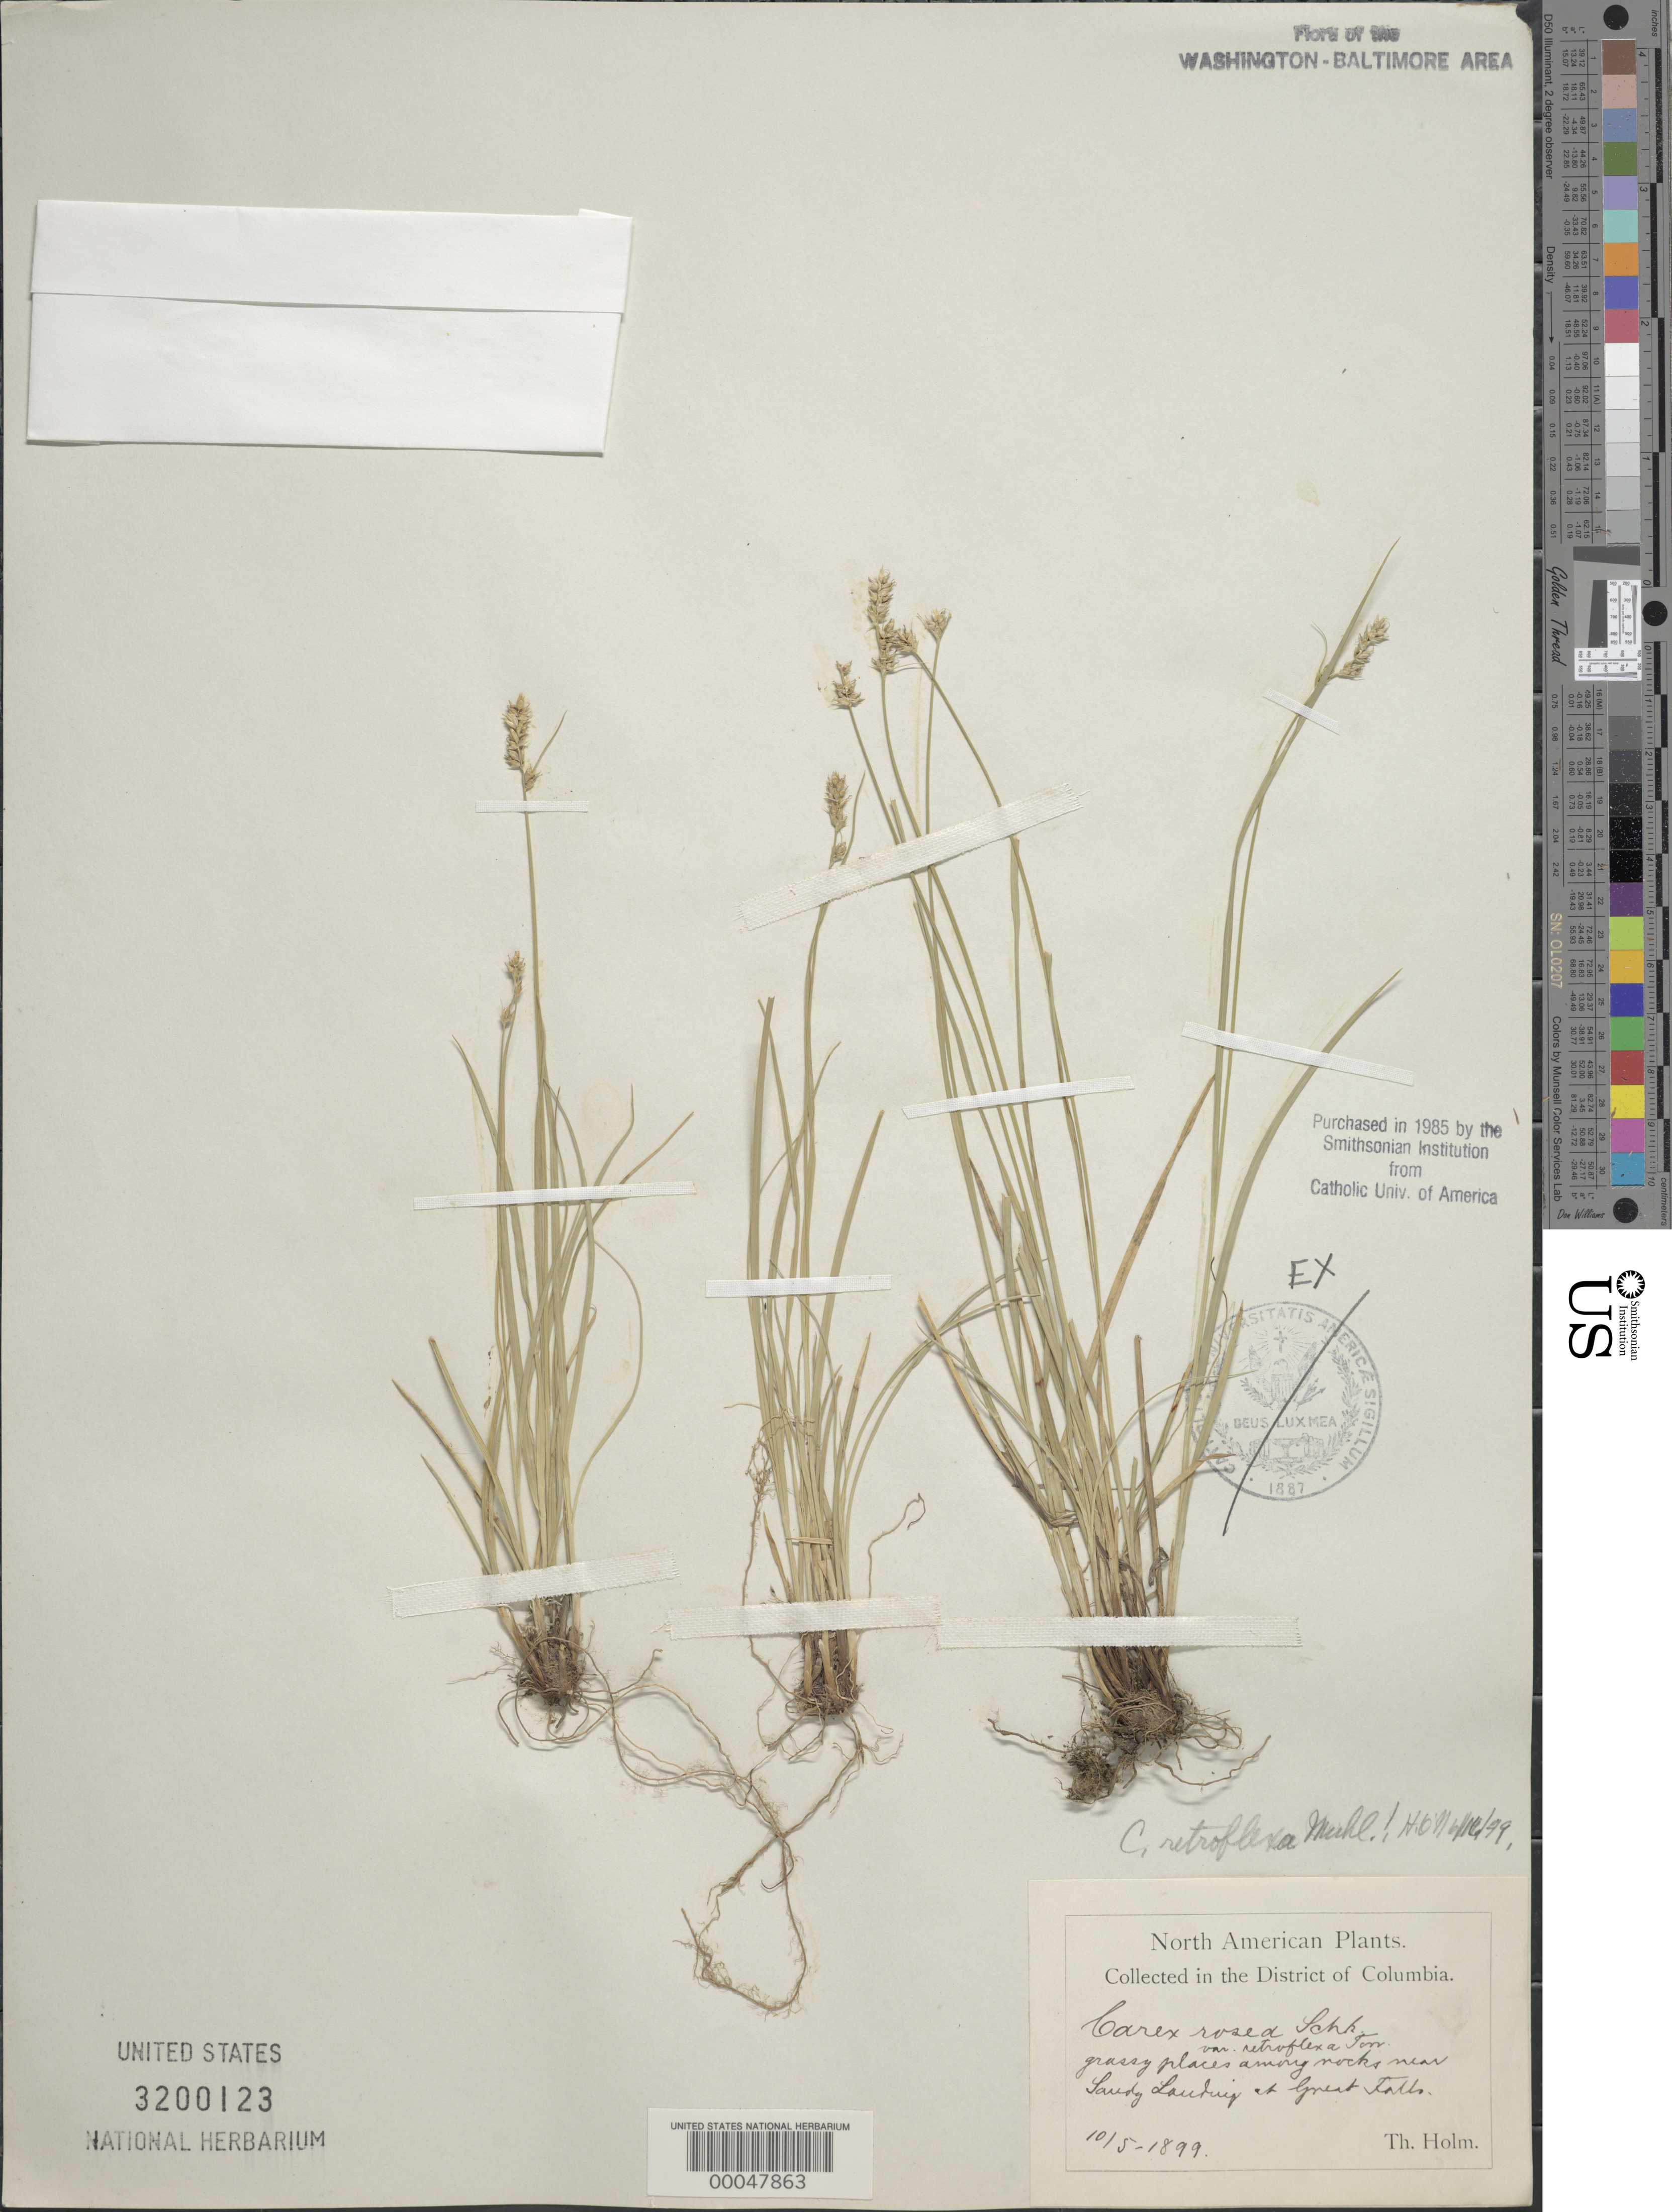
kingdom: Plantae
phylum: Tracheophyta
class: Liliopsida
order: Poales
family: Cyperaceae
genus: Carex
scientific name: Carex retroflexa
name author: Muhl. ex Willd.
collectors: T. Holm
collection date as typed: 10 May 1899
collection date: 1899-05-10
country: United States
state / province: Maryland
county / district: Montgomery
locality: Near Sandy Landing at Great Falls C. & O. Canal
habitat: Grassy places among rocks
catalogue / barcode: US 3200123